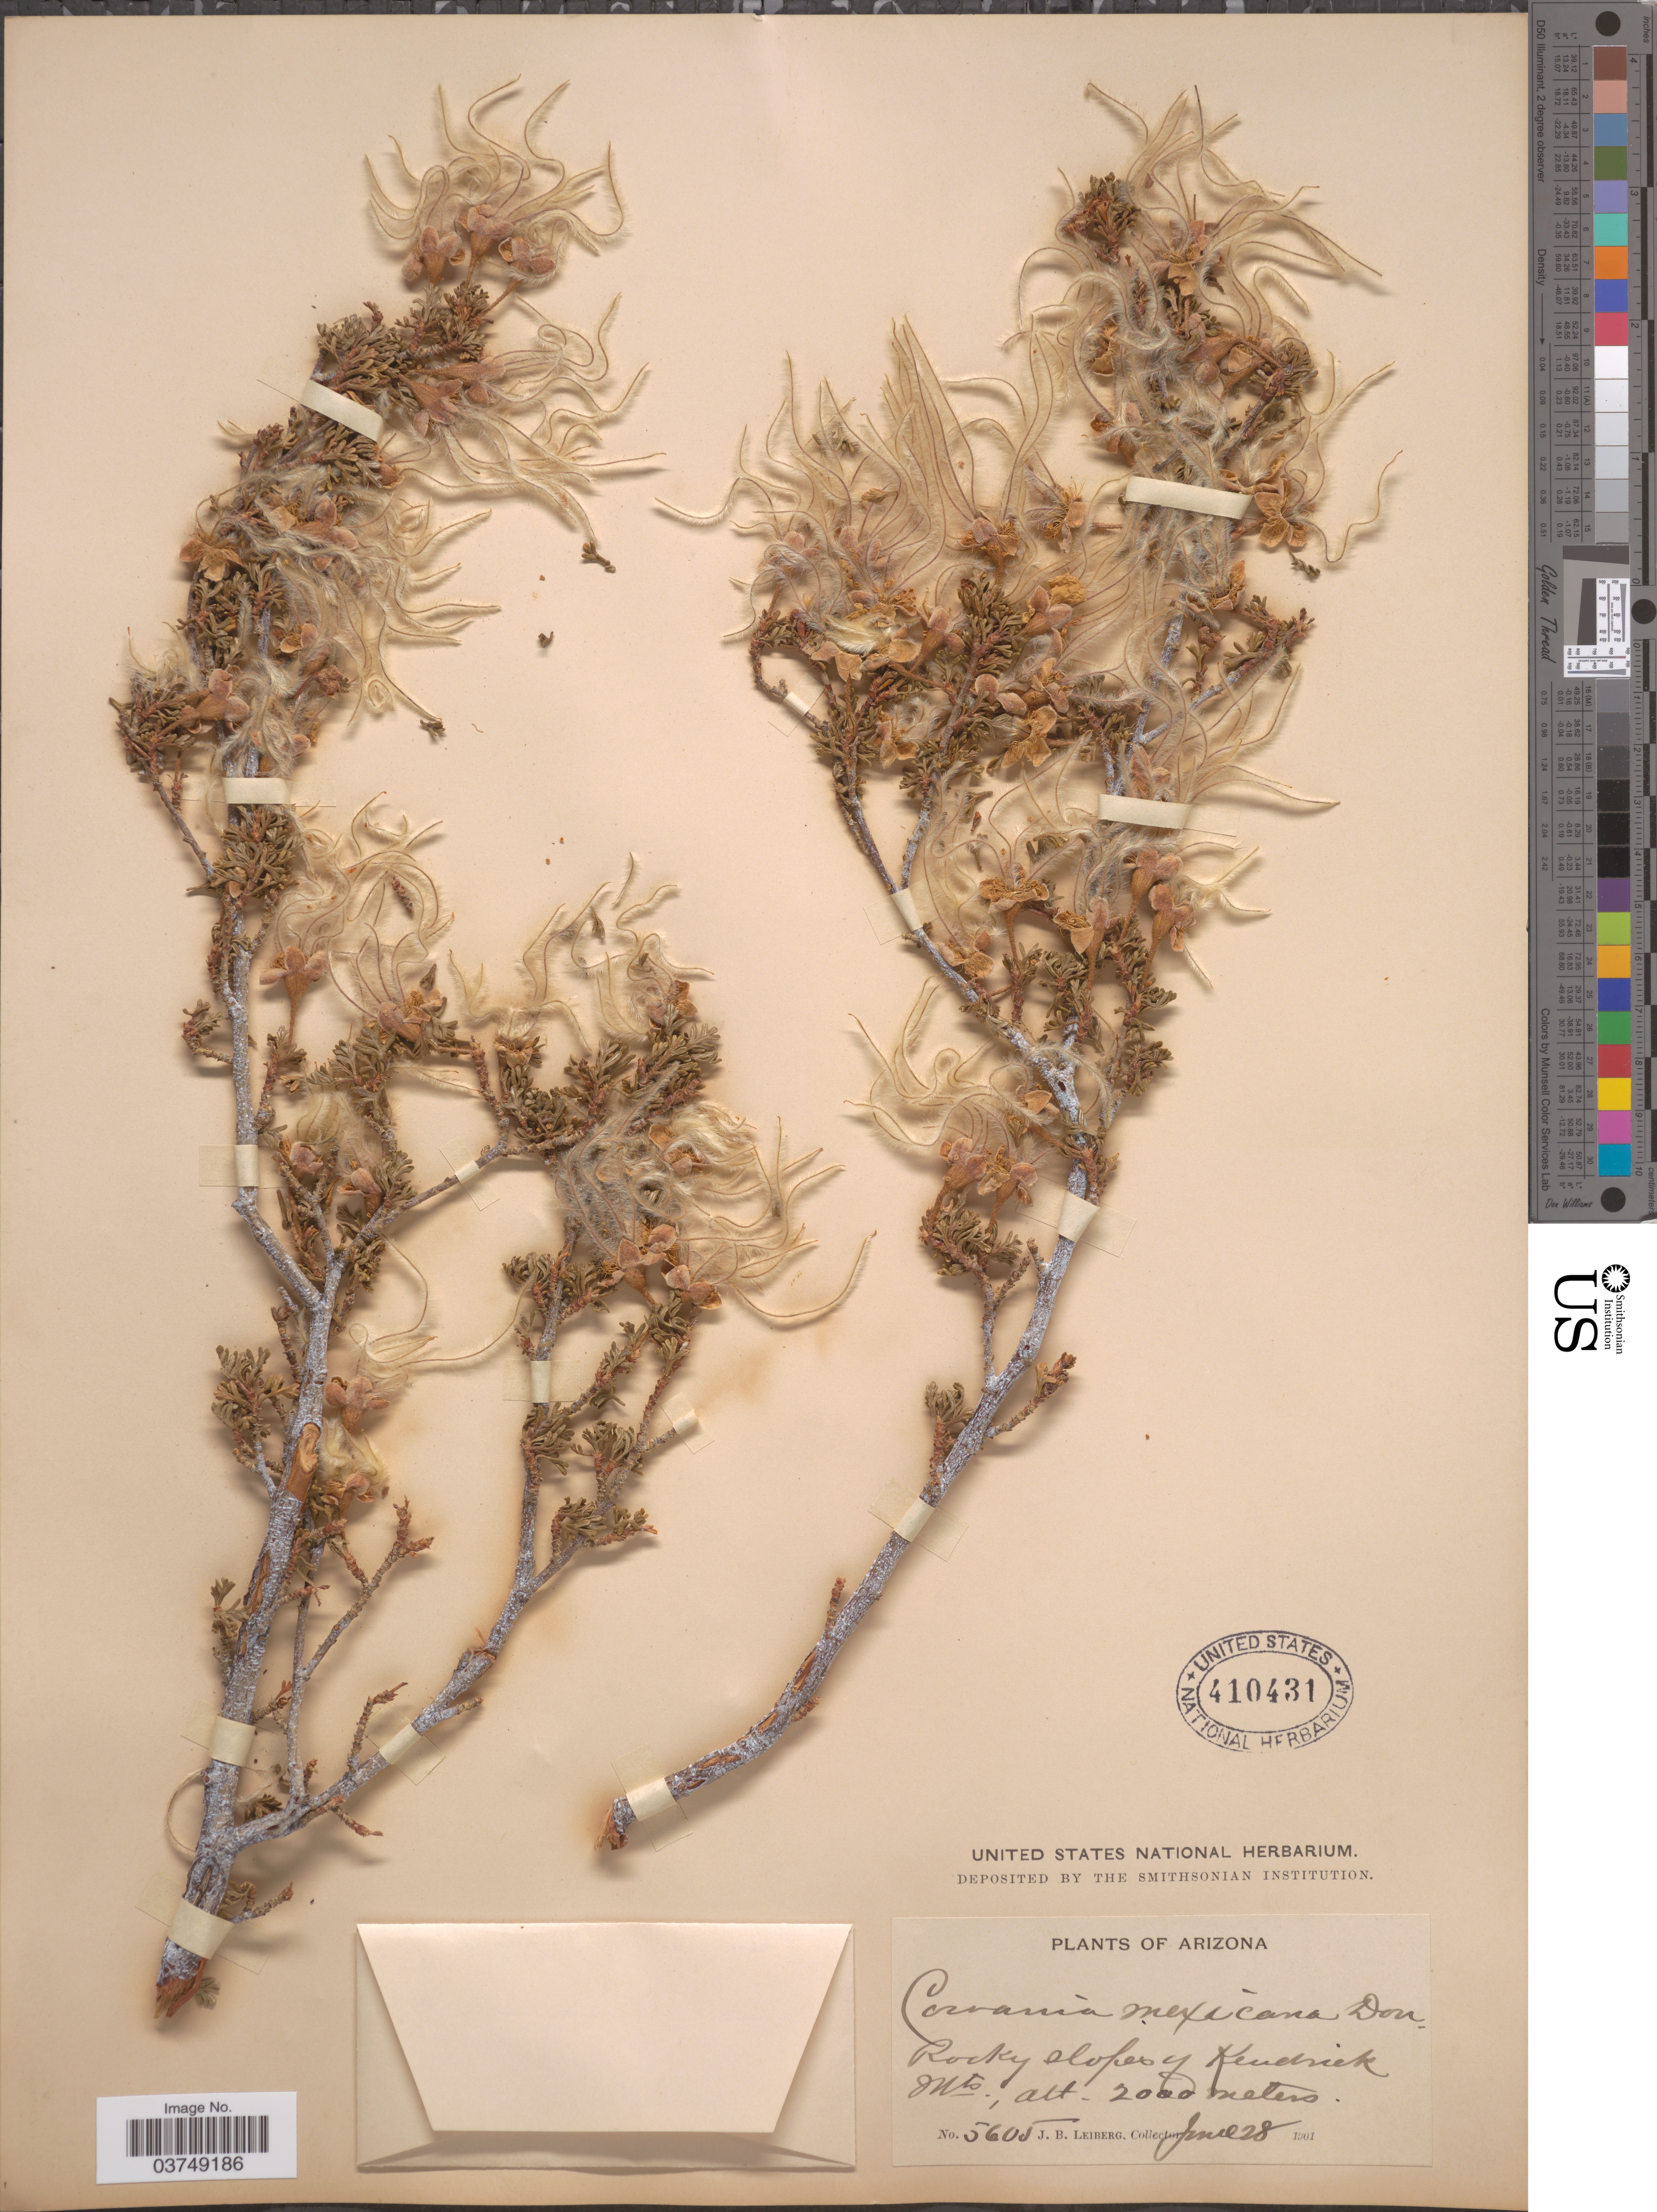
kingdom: Plantae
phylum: Tracheophyta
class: Magnoliopsida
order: Rosales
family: Rosaceae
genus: Purshia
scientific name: Purshia stansburyana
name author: (Torr.) Henrickson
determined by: Strong, Mark T., (BOT), Smithsonian Institution - National Museum of Natural History (UNITED STATES)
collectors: J. B. Leiberg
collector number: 5605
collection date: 1901-06-28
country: United States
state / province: Arizona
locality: Rocky slopes of Kendrick Mts.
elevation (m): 610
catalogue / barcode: US 410431